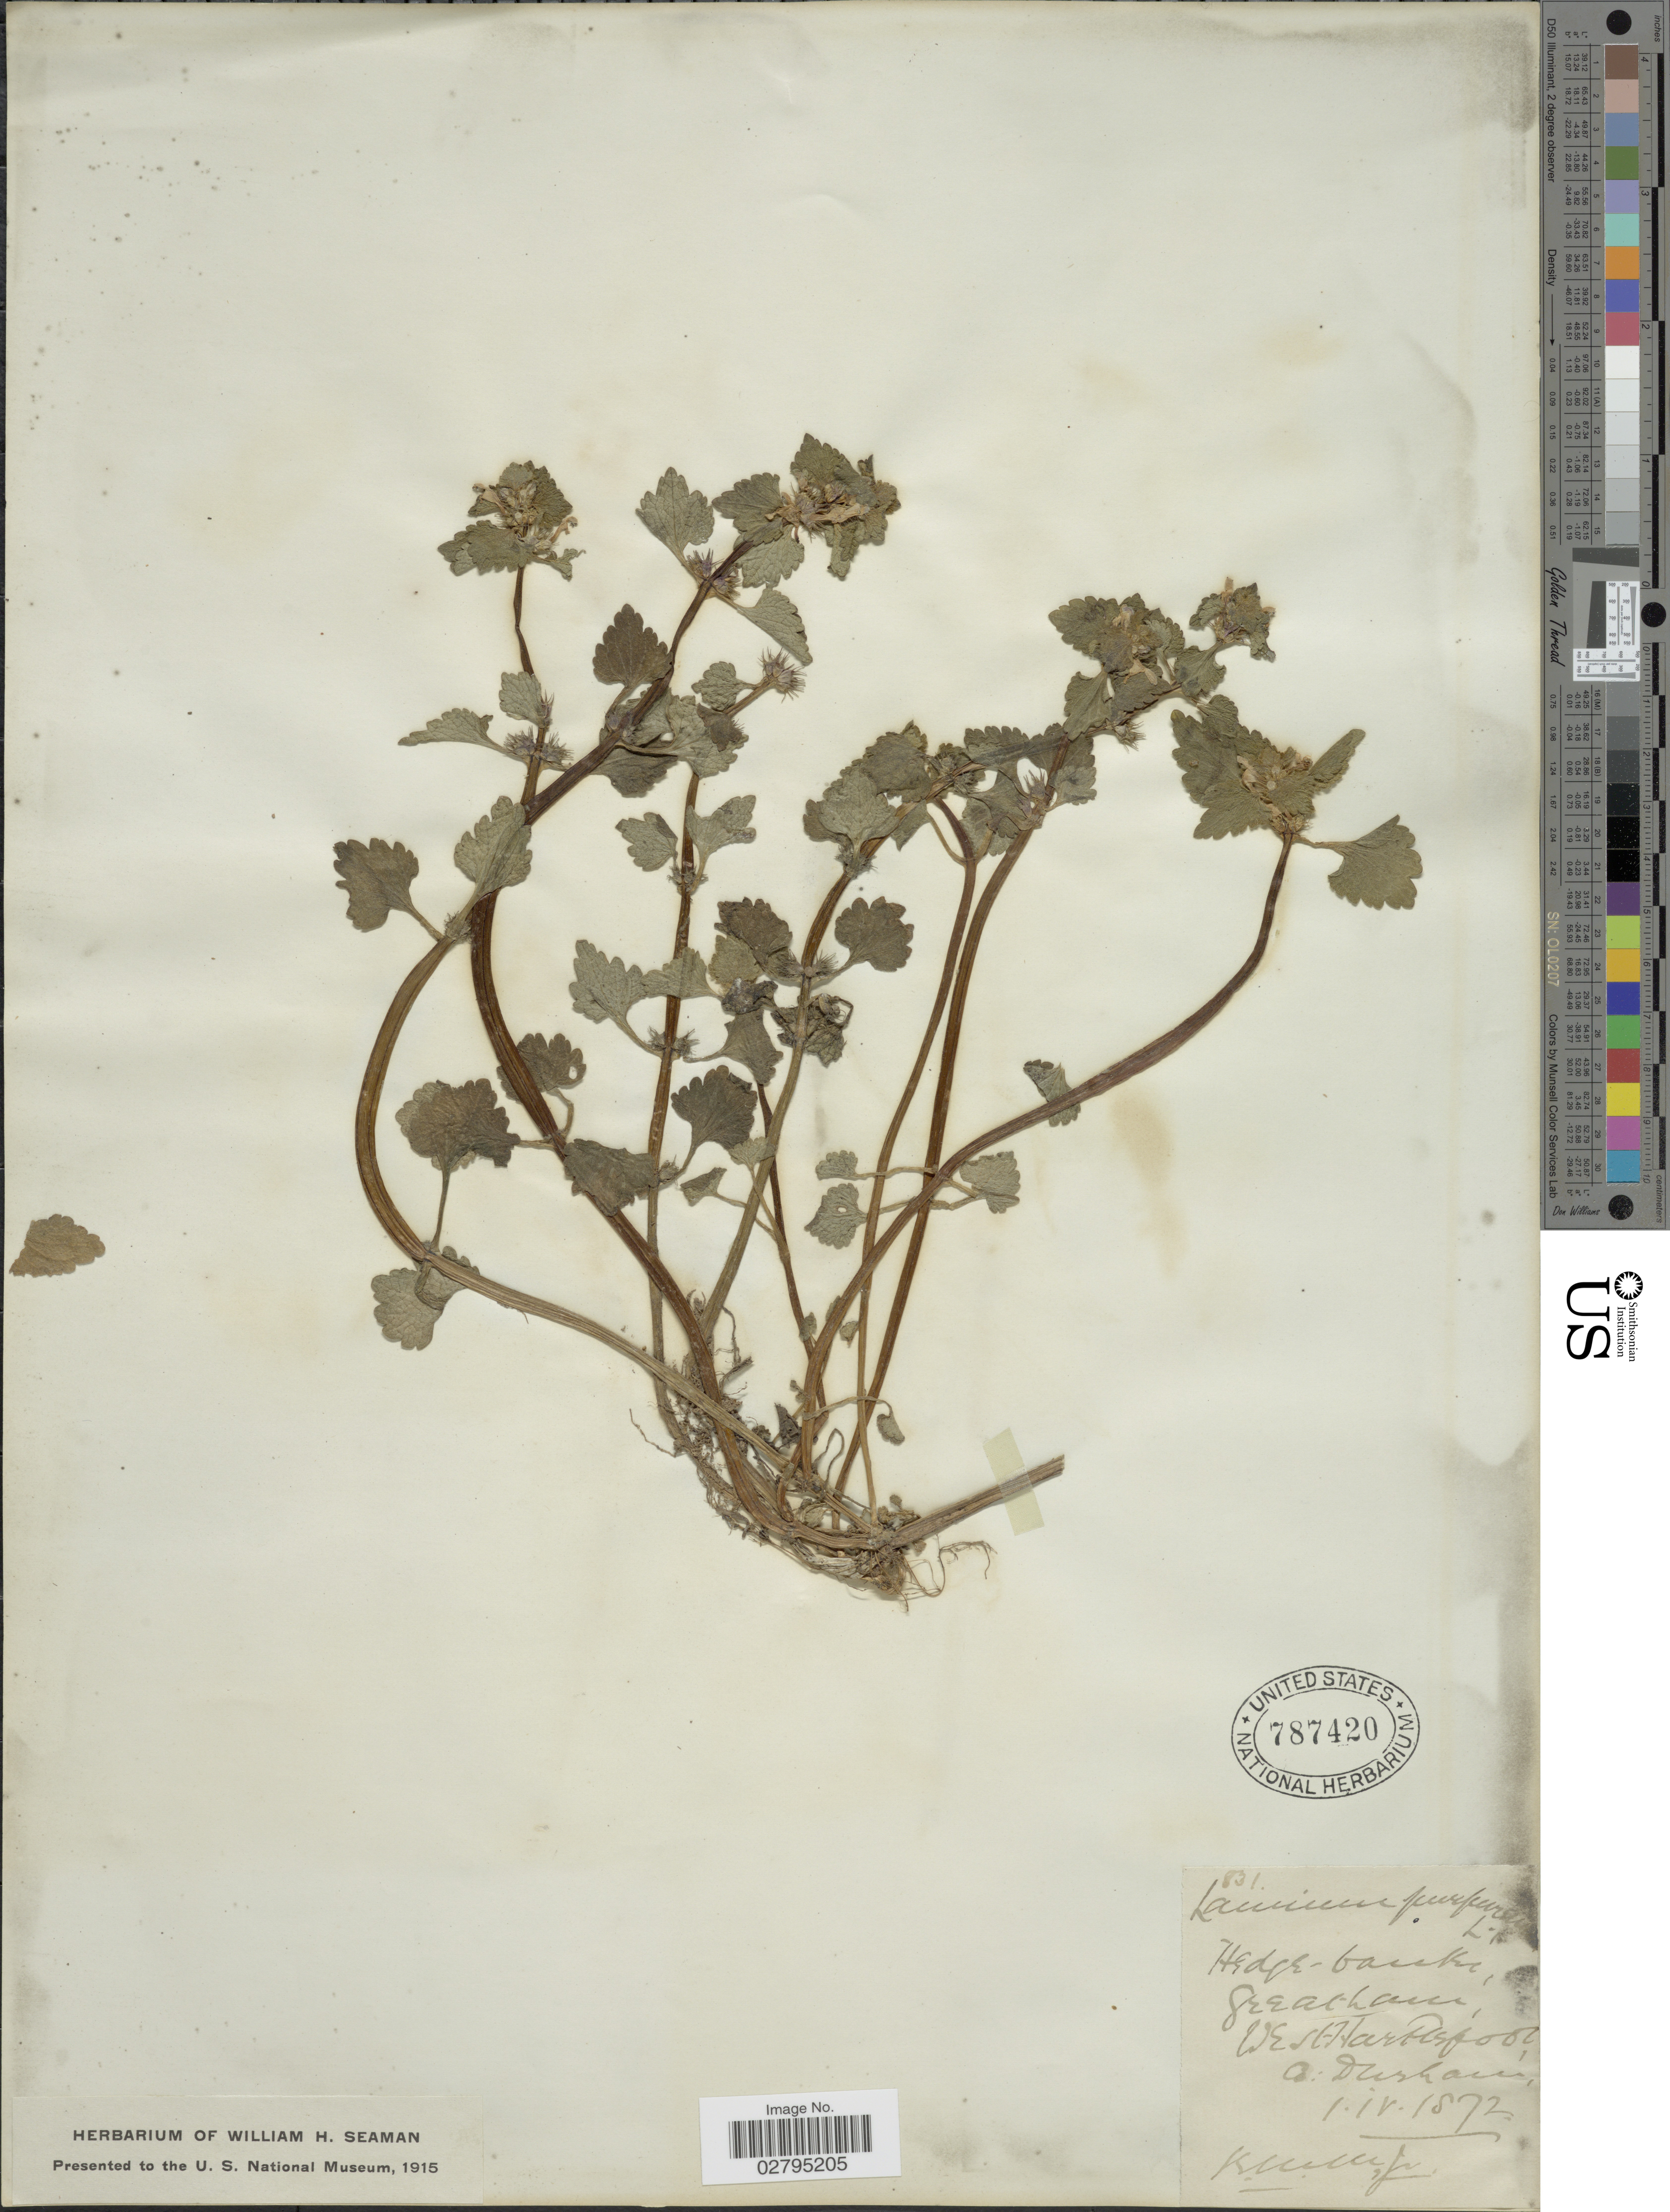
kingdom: Plantae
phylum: Tracheophyta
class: Magnoliopsida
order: Lamiales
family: Lamiaceae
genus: Lamium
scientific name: Lamium purpureum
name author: L.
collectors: J. Klum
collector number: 831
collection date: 1872-04-01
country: United Kingdom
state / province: England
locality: Hedge-banks, Greatham, West Hartsfoot, Co. Durham.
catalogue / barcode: US 787420